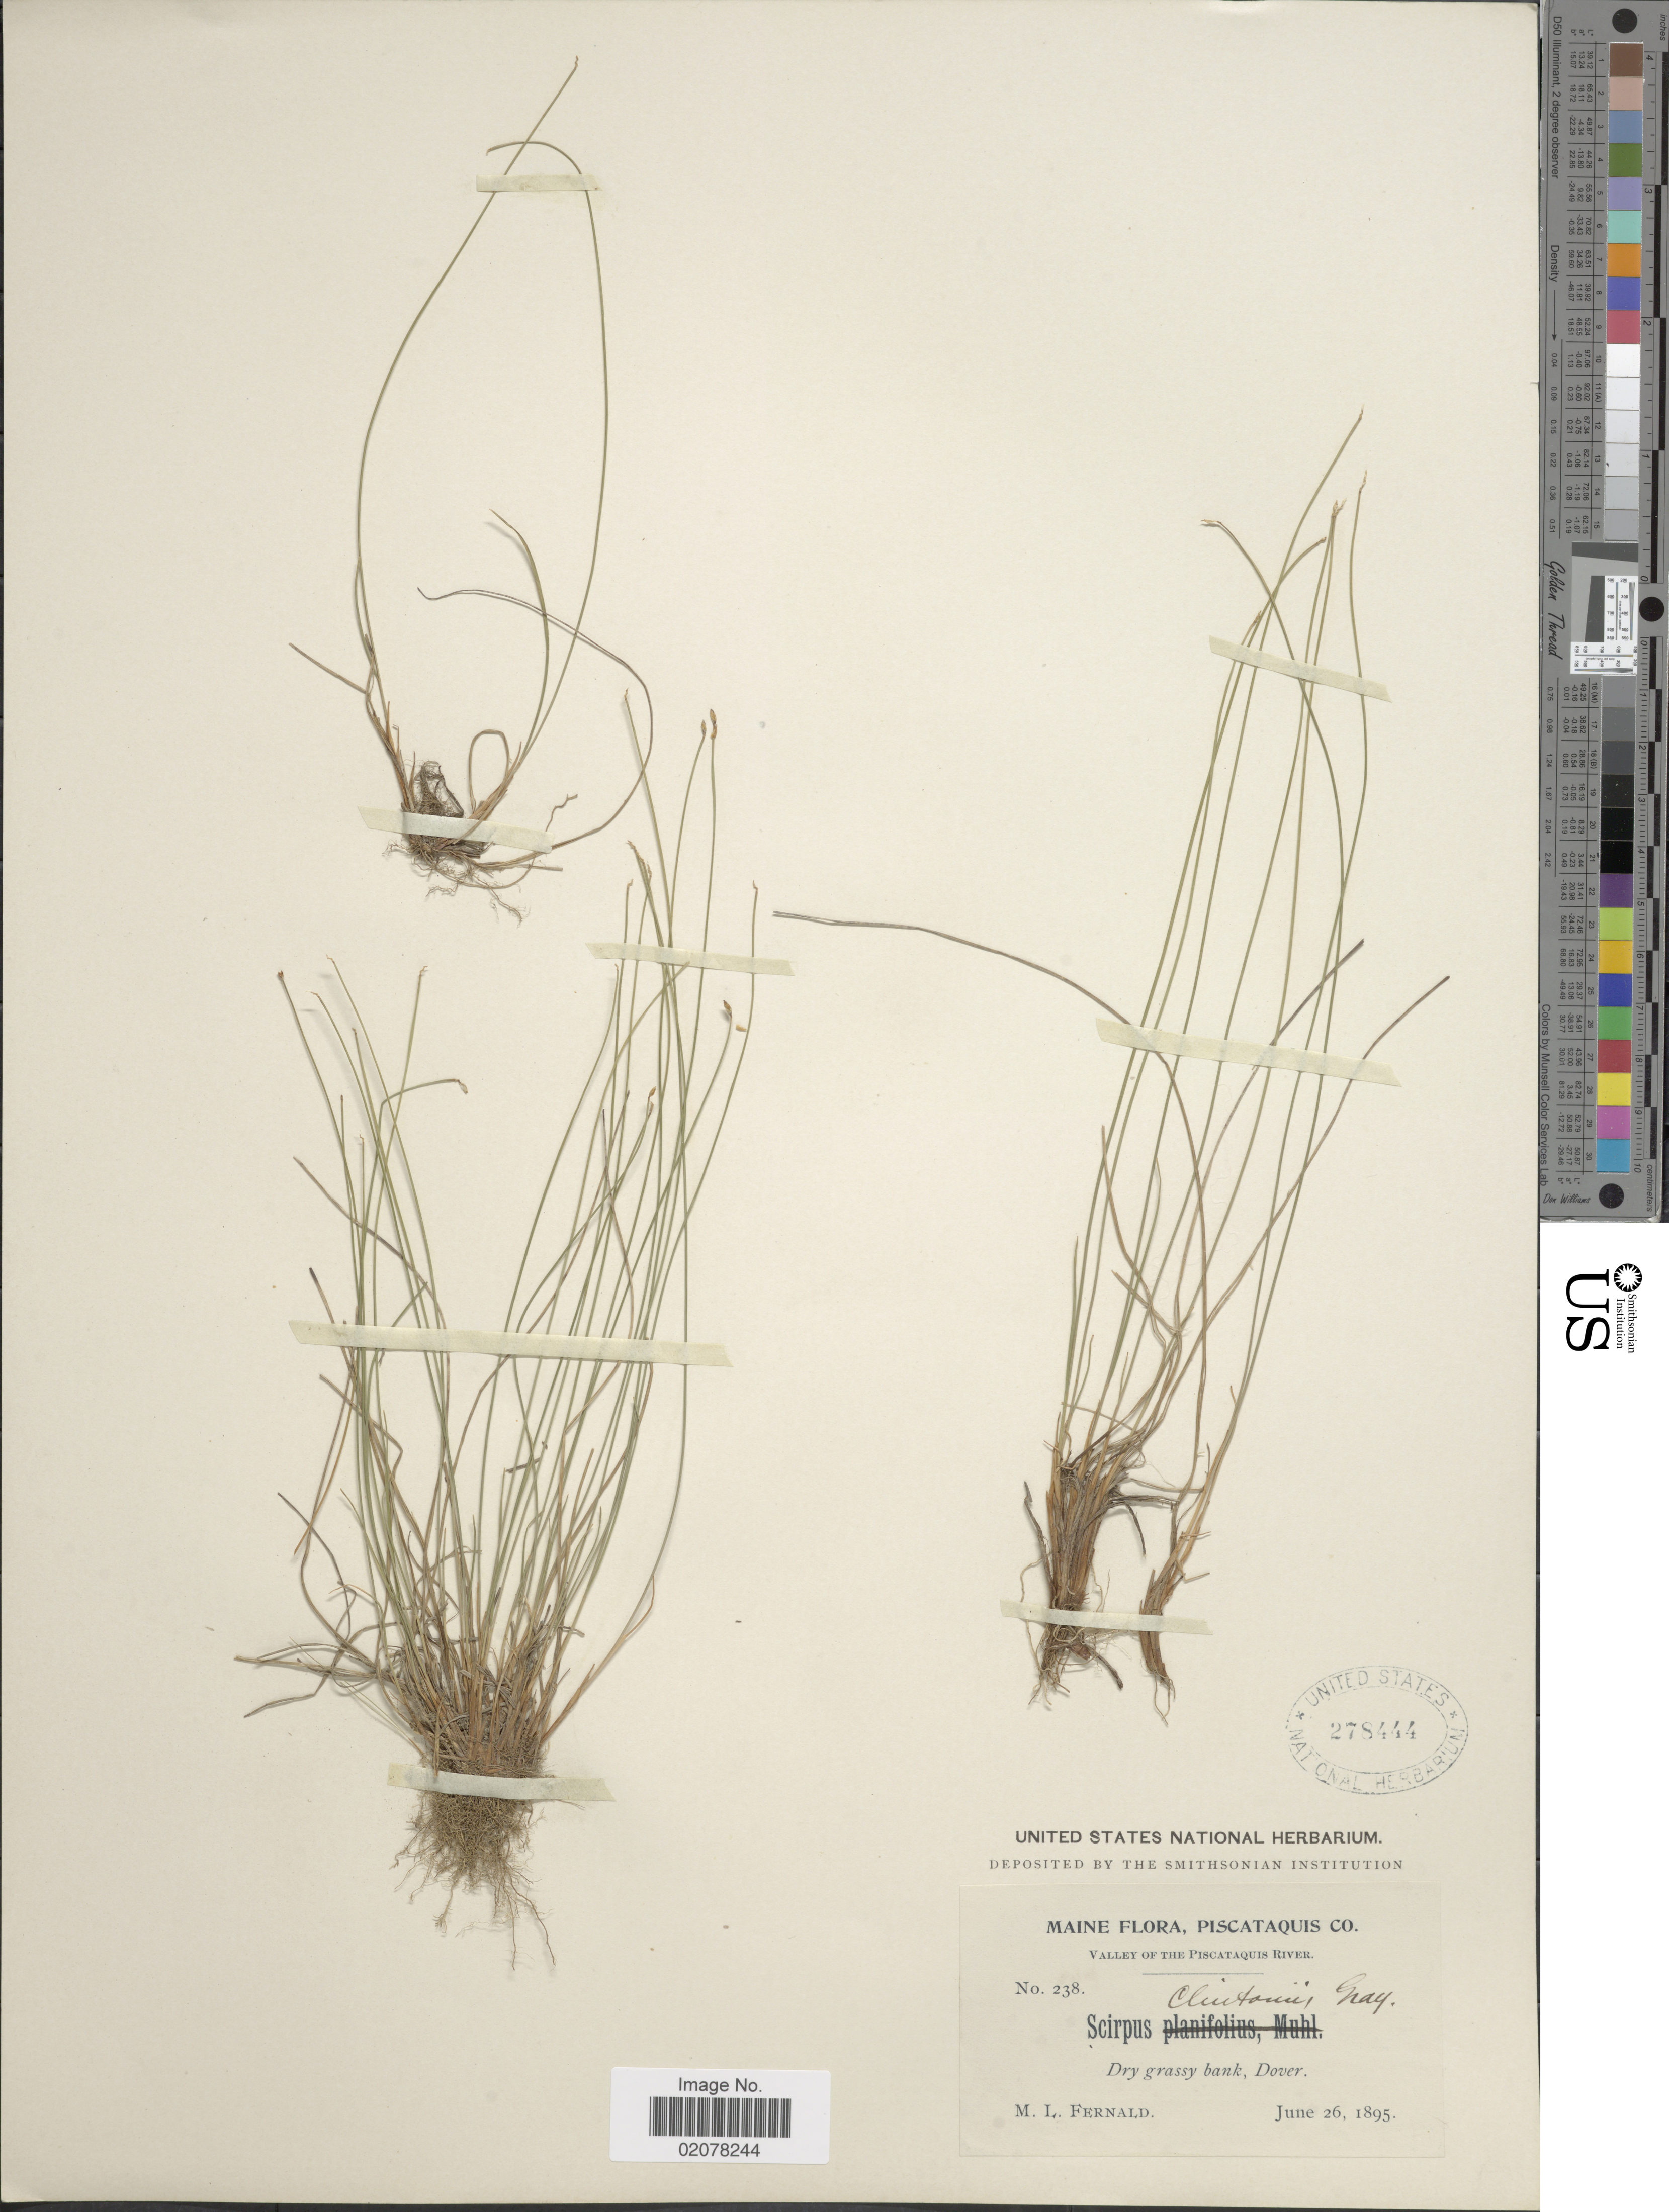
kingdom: Plantae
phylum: Tracheophyta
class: Liliopsida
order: Poales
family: Cyperaceae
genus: Trichophorum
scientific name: Trichophorum clintonii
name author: (A. Gray) S.G. Sm.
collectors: M. L. Fernald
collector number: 238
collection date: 1895-06-26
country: United States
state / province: Maine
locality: Piscataquis Co., valley of the Piscataqouis River, dry grassy bank, Dover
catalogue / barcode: US 278444